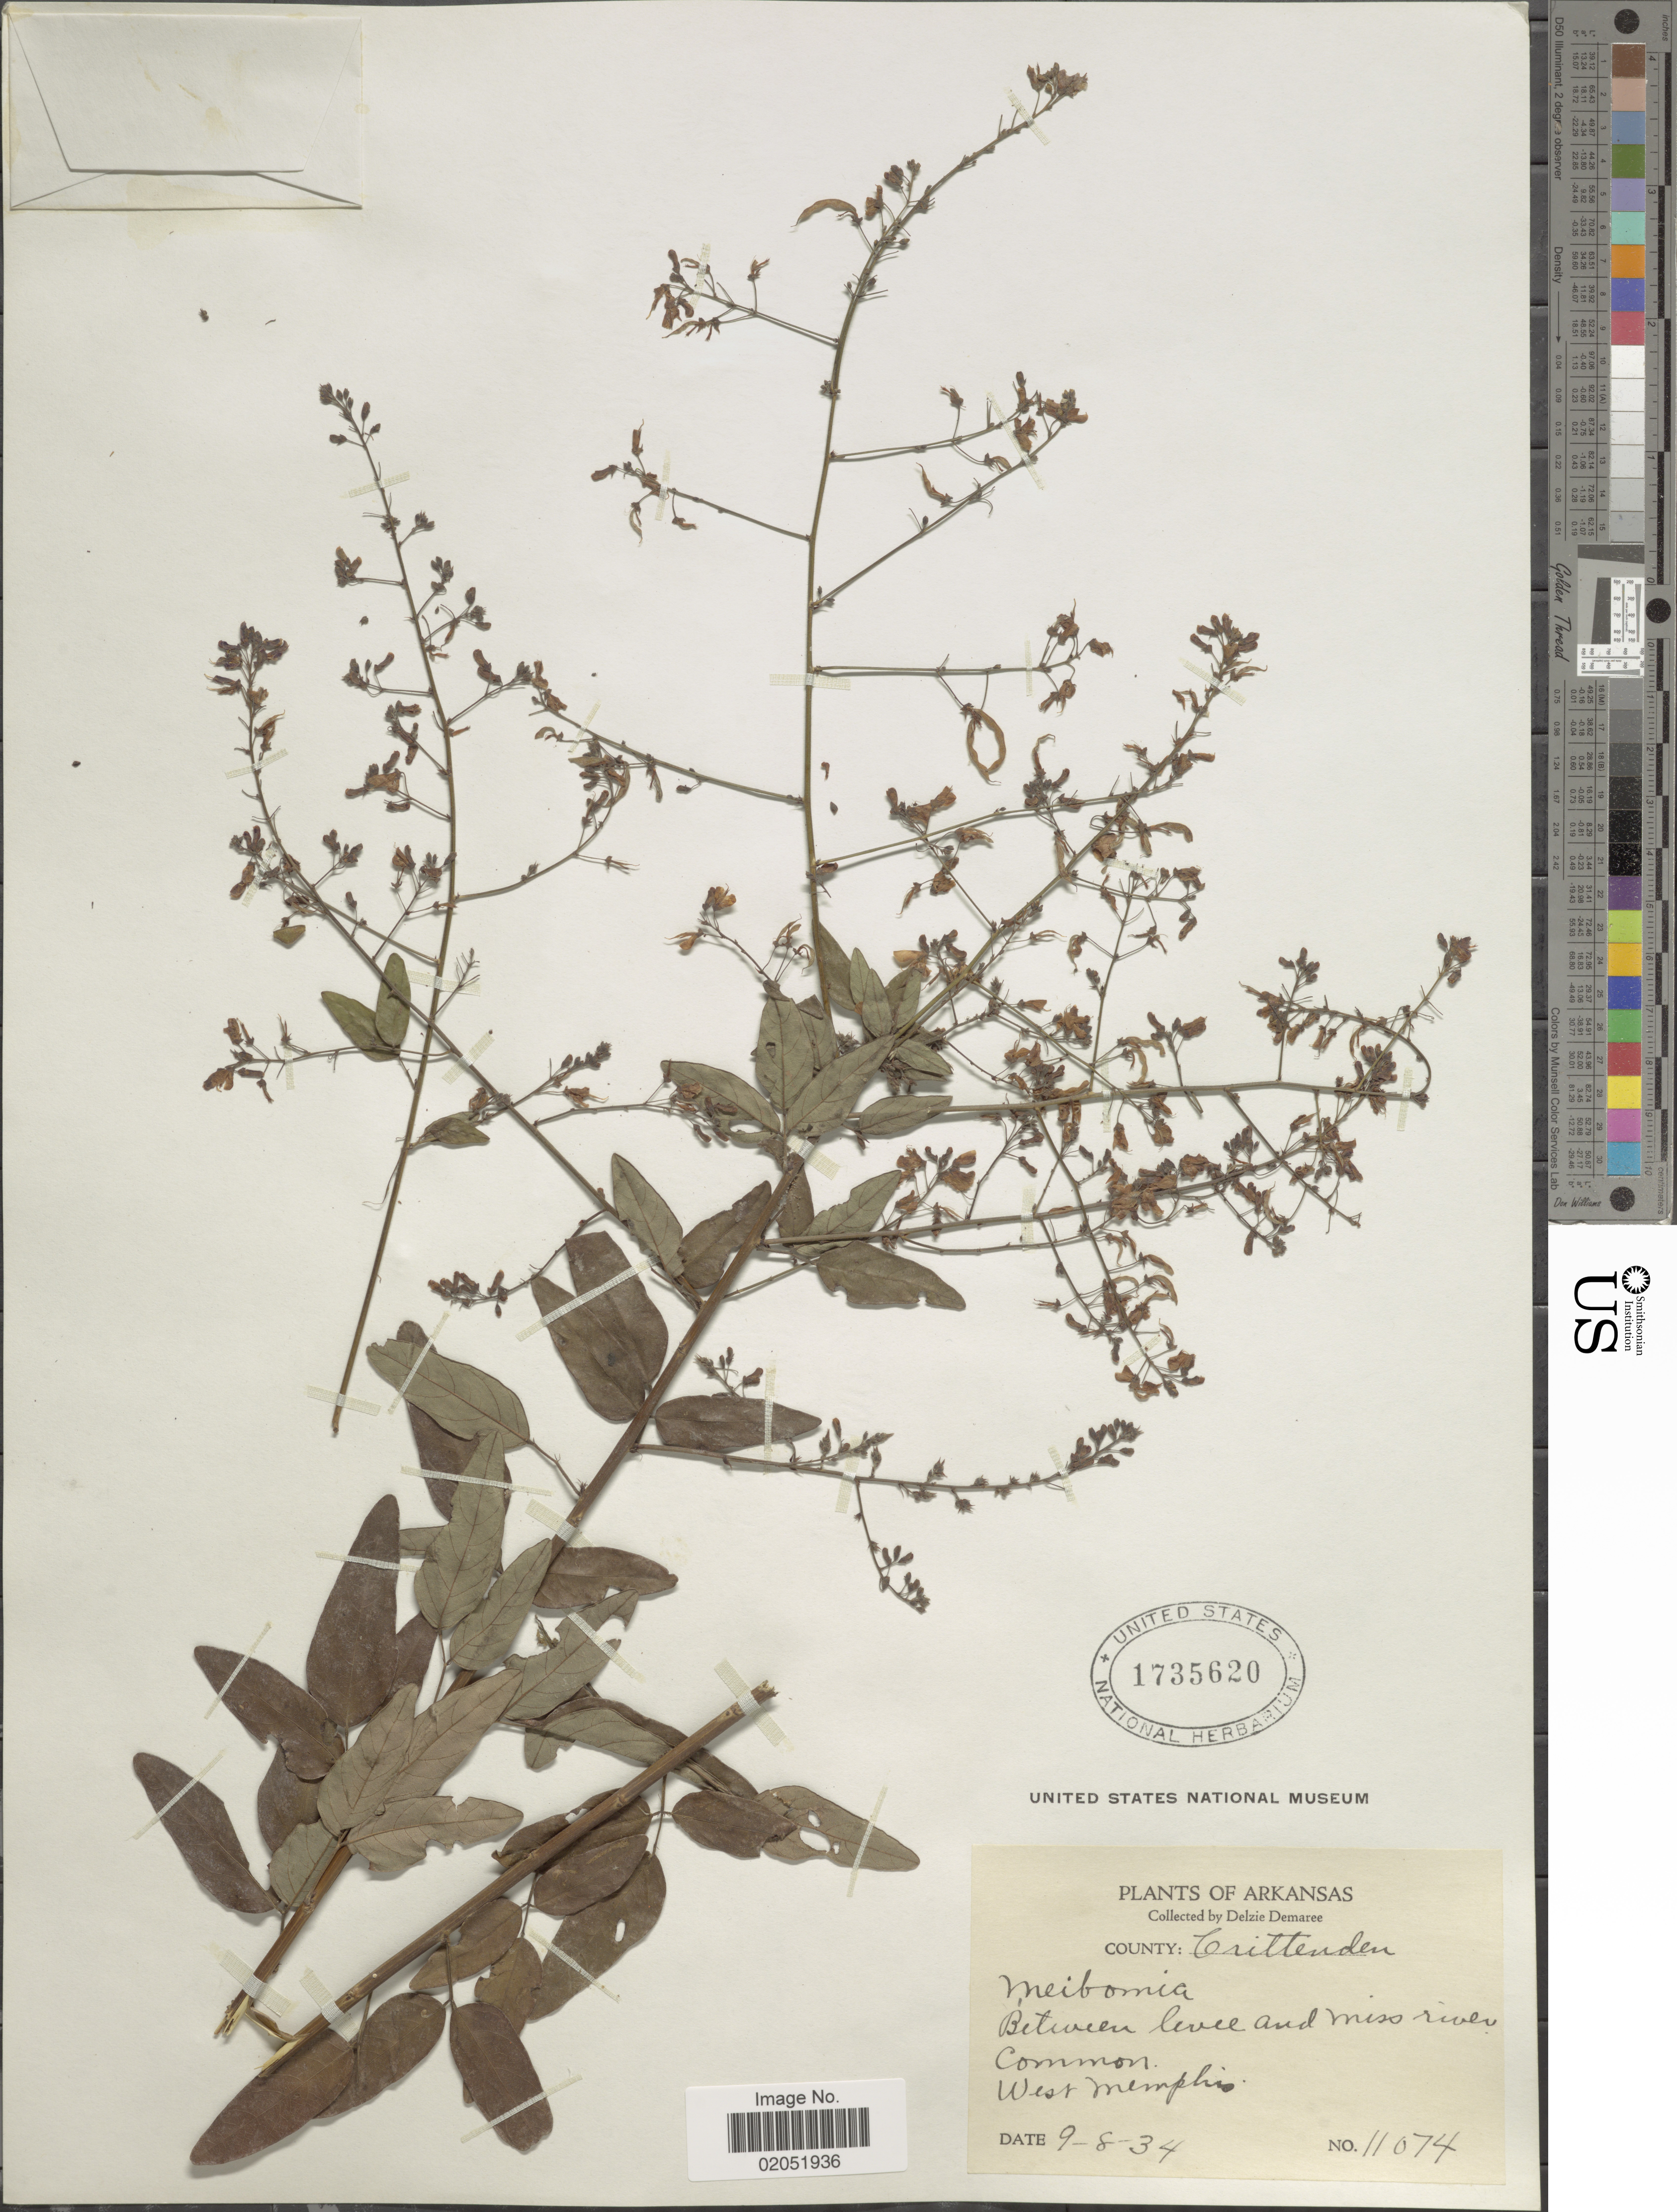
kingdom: Plantae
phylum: Tracheophyta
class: Magnoliopsida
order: Fabales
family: Fabaceae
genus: Desmodium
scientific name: Desmodium sp.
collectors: D. Demaree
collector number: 11074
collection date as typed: Transcribed d/m/y: 8/9/34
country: United States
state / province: Arkansas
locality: Arkansas, Between level and Miss river, West Memphis. County: Crittenden.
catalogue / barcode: US 1735620